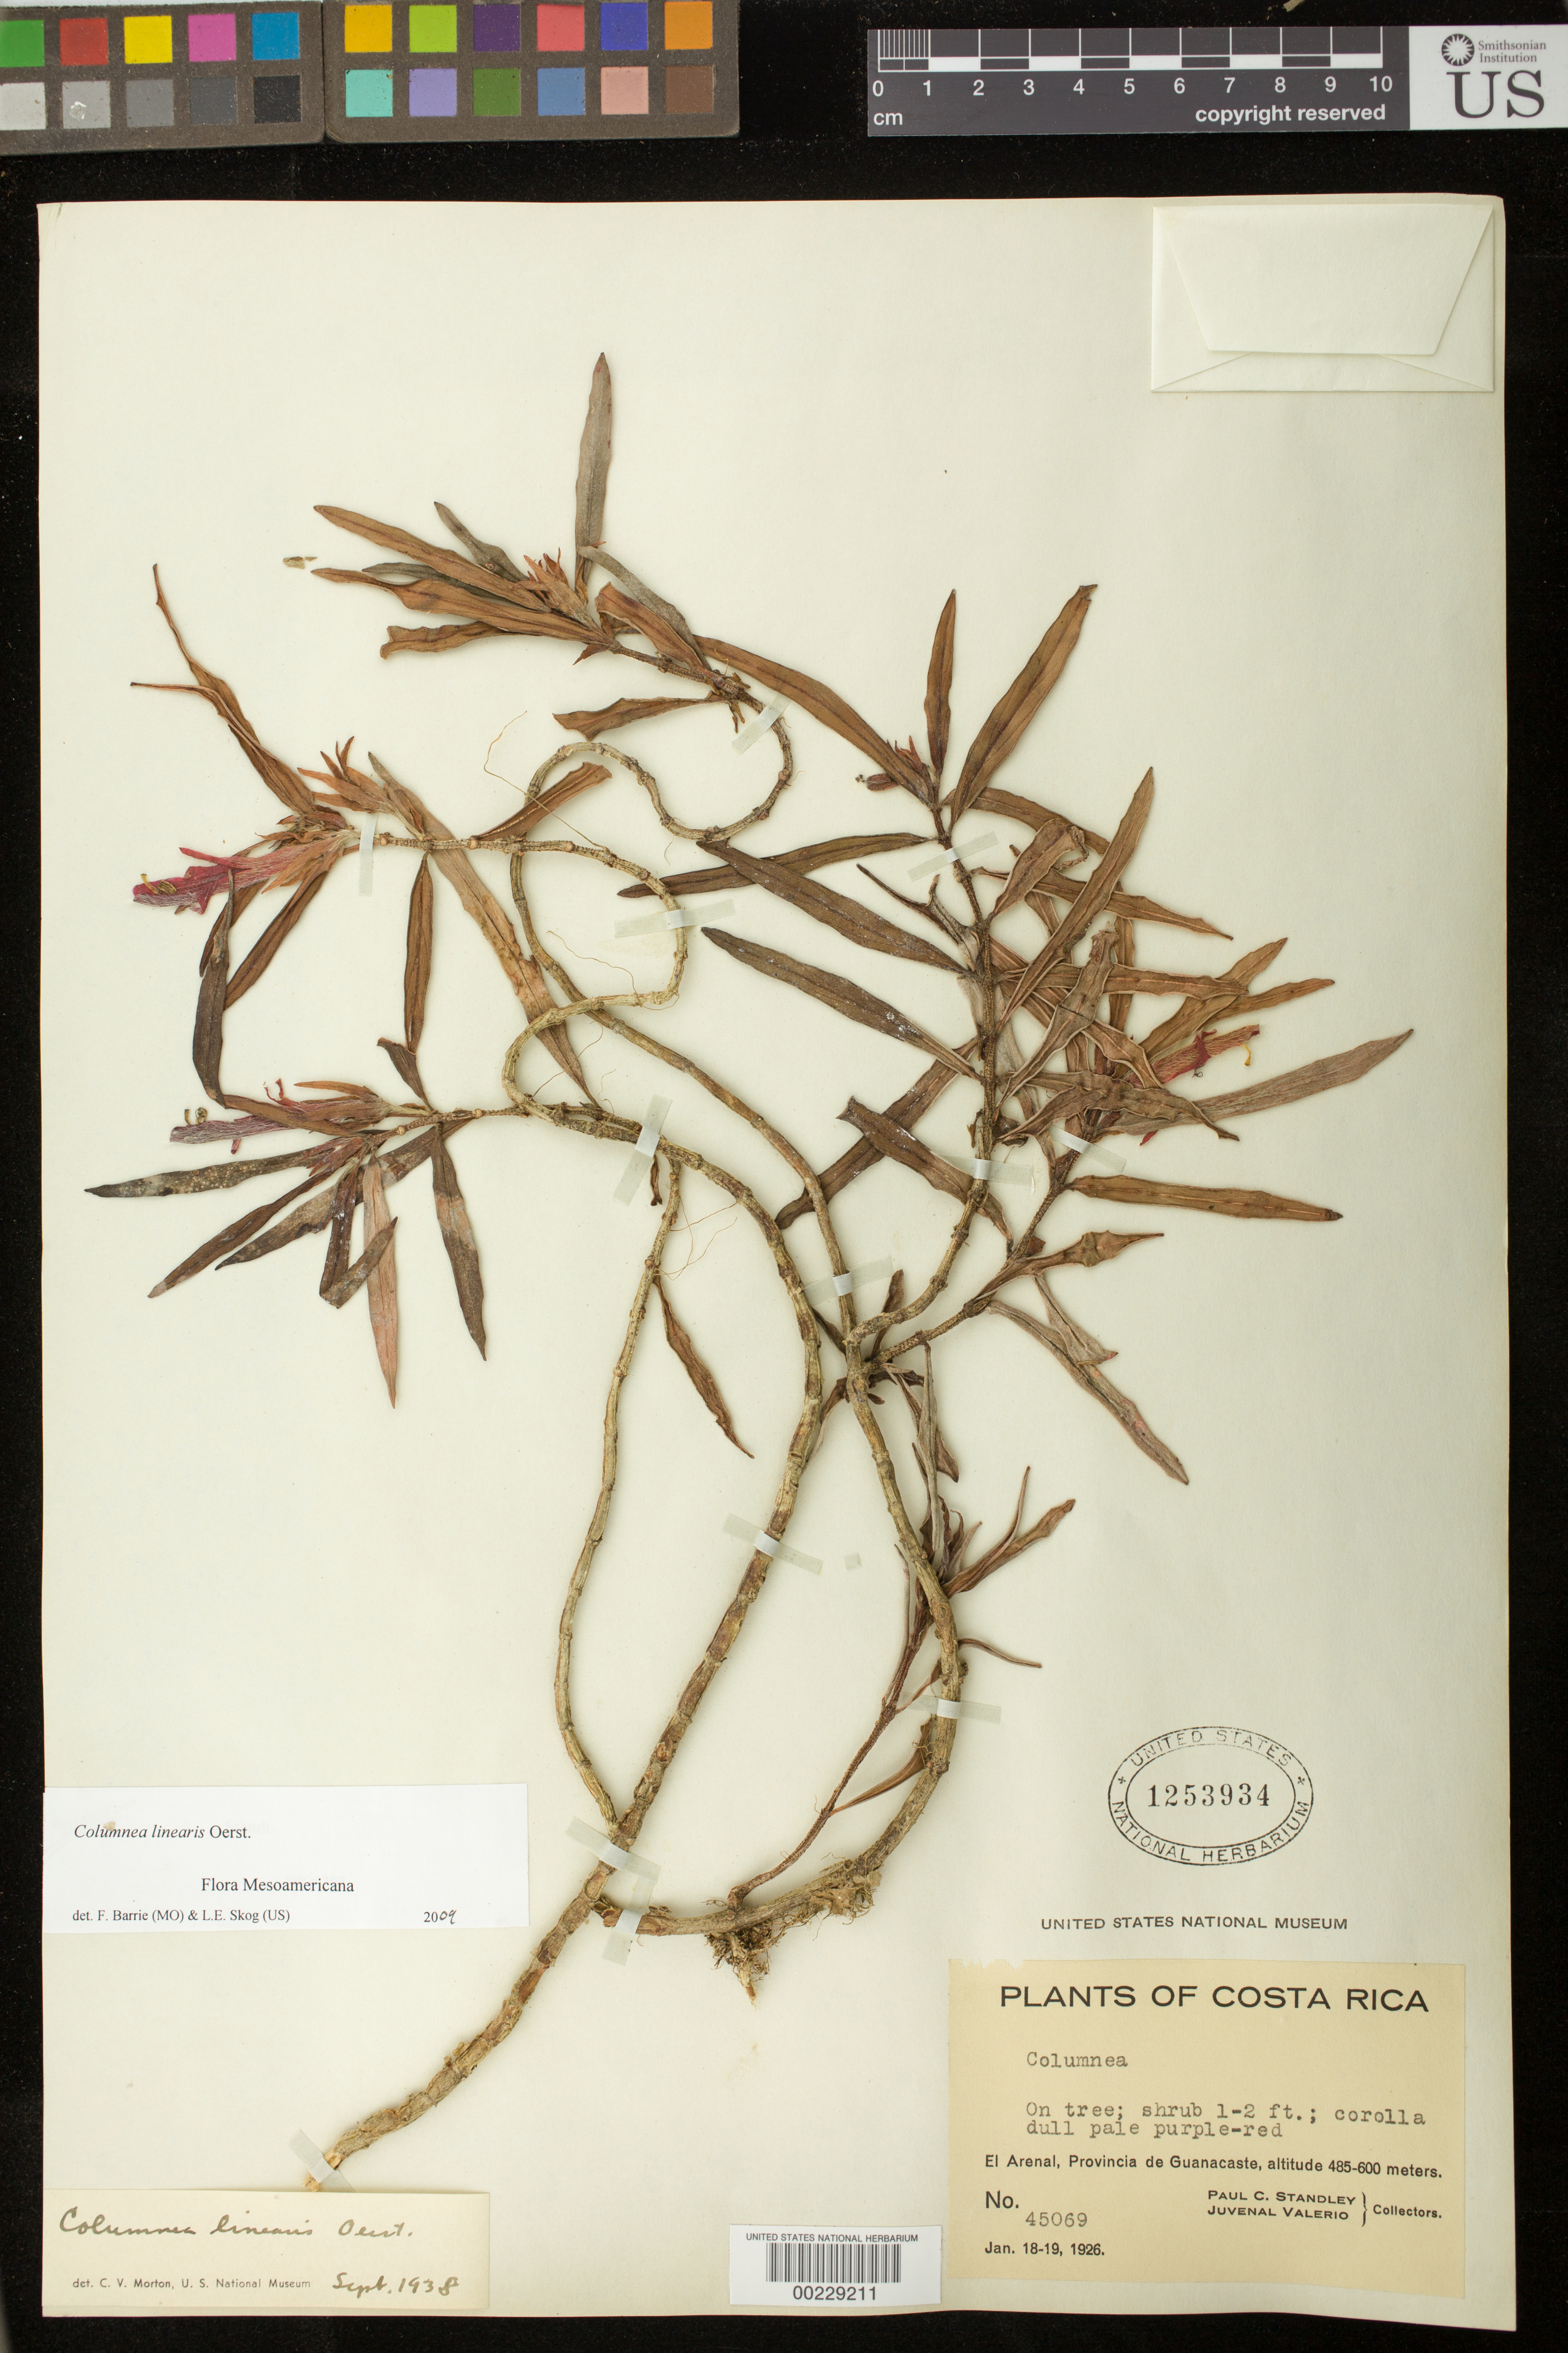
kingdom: Plantae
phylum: Tracheophyta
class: Magnoliopsida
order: Lamiales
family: Gesneriaceae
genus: Columnea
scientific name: Columnea linearis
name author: Oerst.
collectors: P. C. Standley & J. Valerio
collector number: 45069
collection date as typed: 18-19 Jan 1926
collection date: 1926-01-18/1926-01-19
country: Costa Rica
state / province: Guanacaste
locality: El Arenal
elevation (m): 485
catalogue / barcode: US 1253934